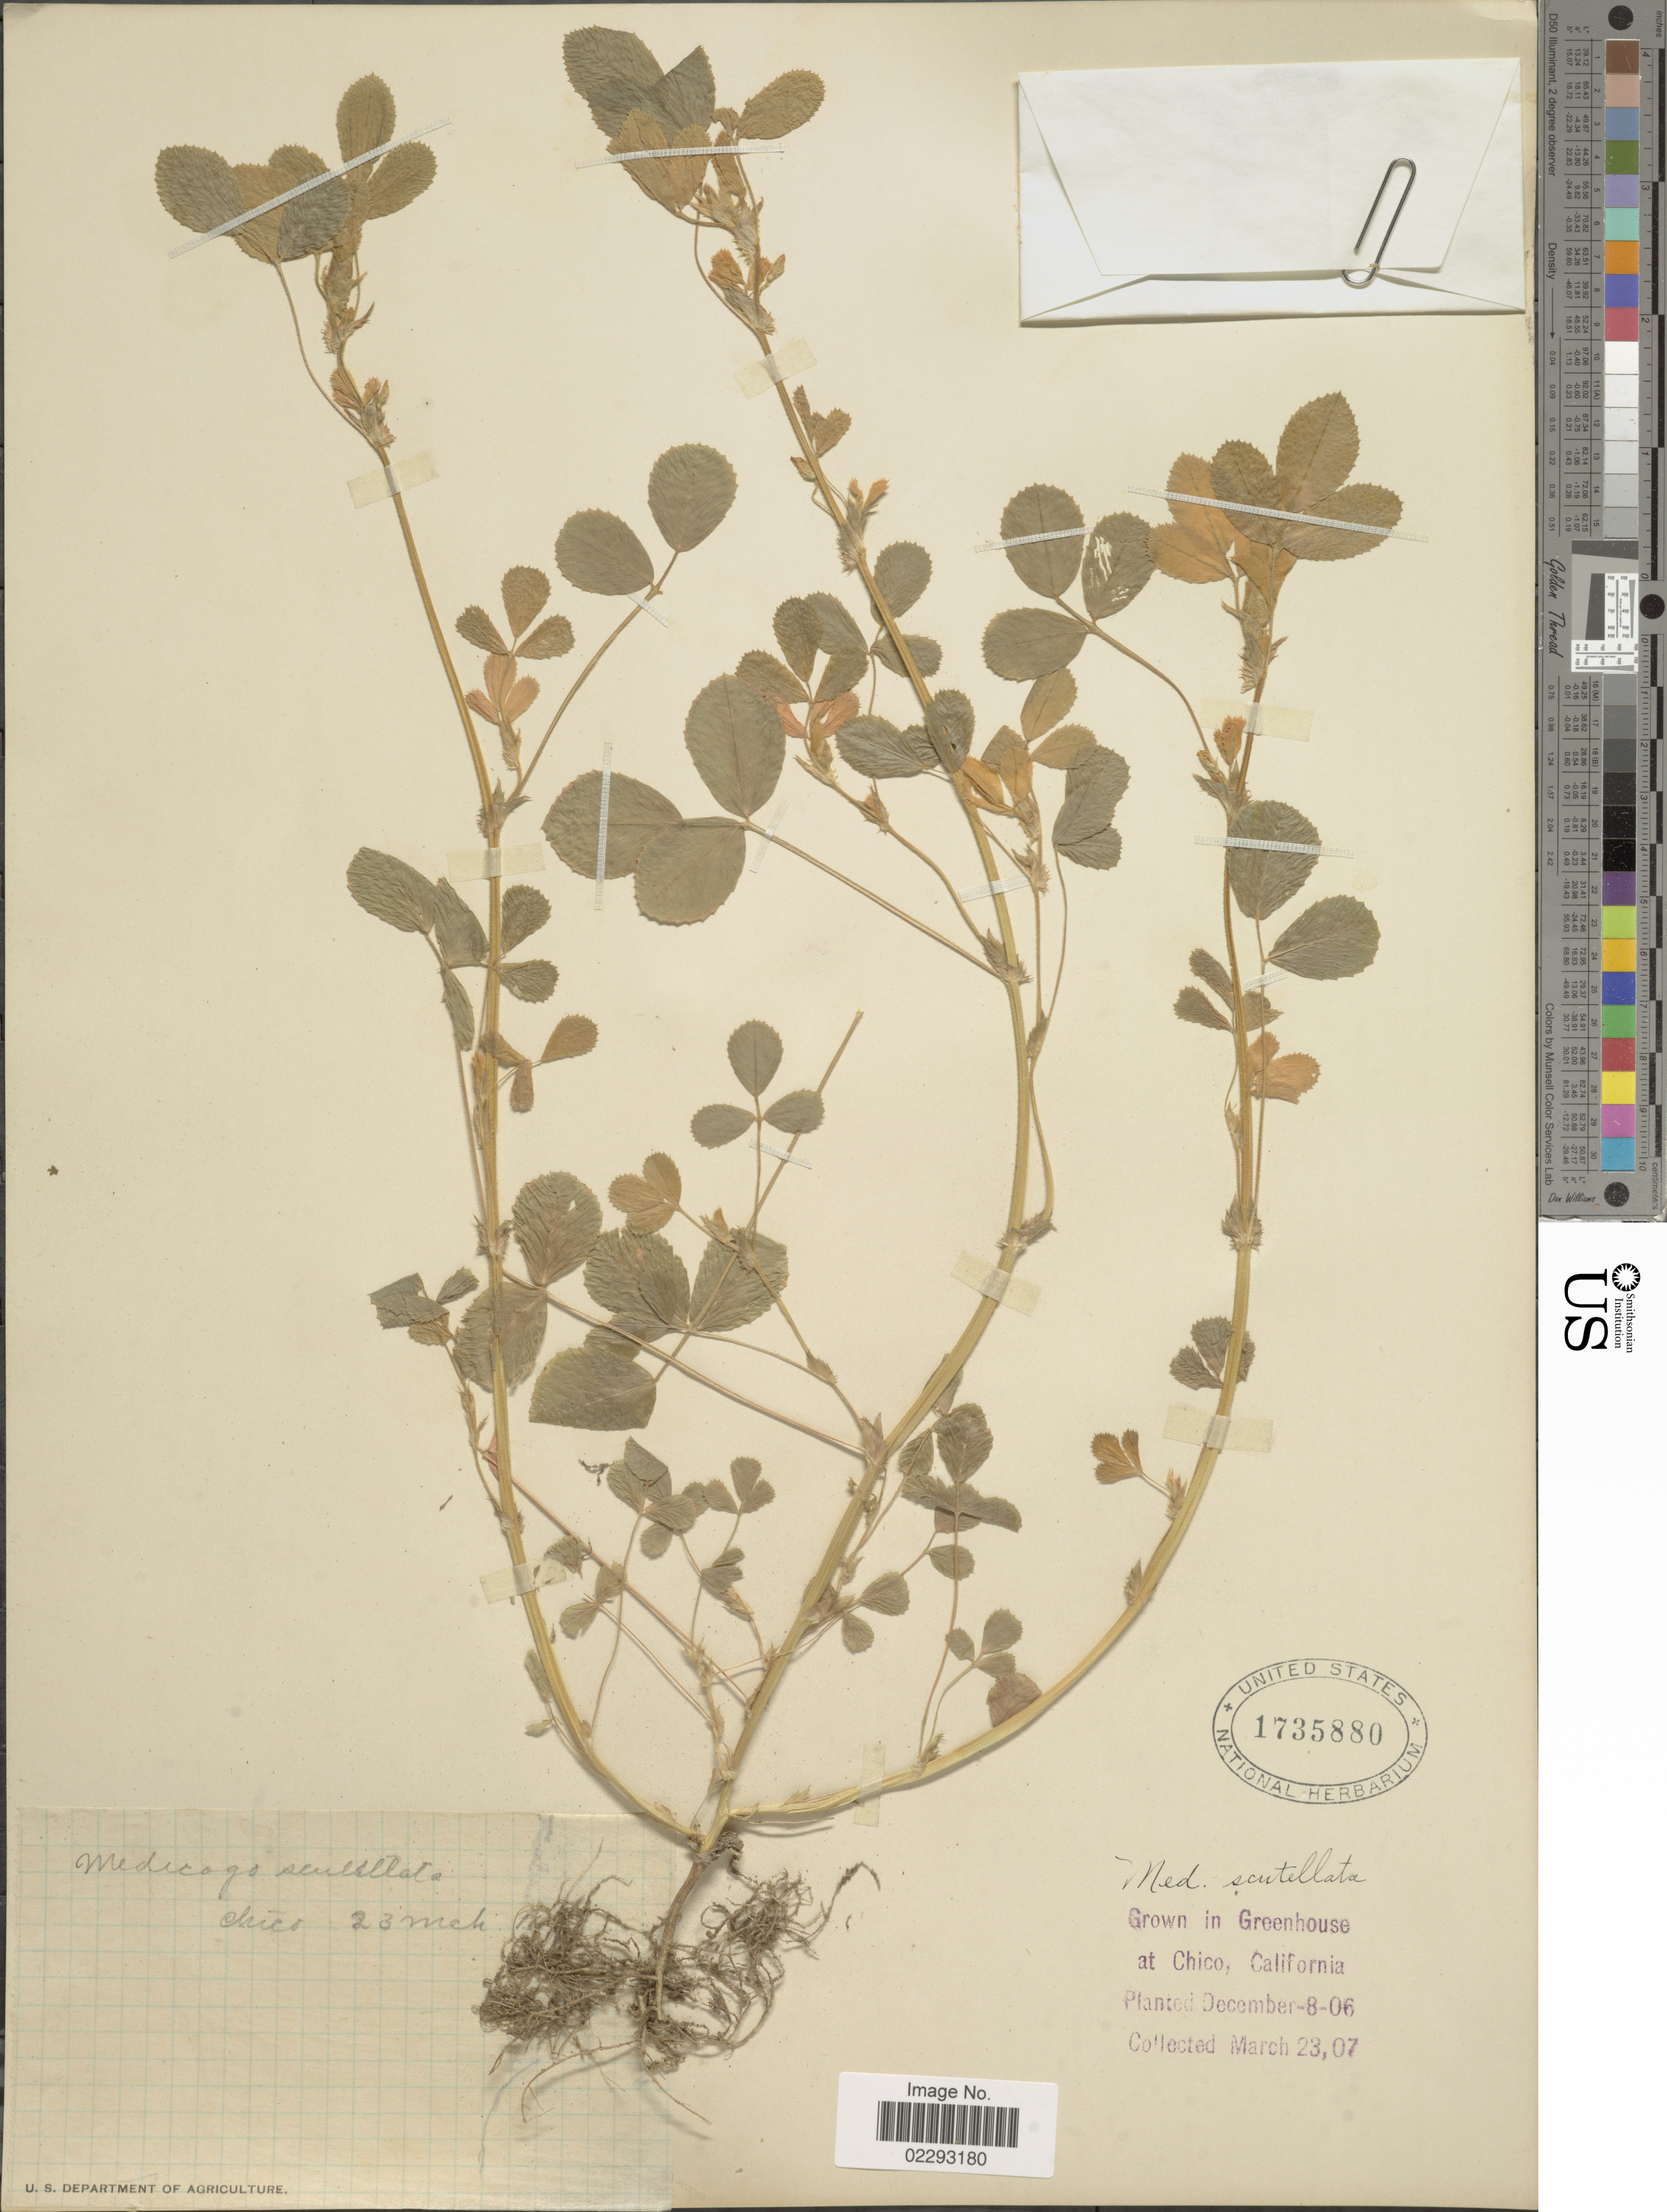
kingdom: Plantae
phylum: Tracheophyta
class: Magnoliopsida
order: Fabales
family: Fabaceae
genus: Medicago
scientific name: Medicago scutellata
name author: (L.) Mill.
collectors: U.S. Department of Agriculture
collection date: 1907-03-23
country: United States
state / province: California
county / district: Butte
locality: Chico.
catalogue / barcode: US 1735880